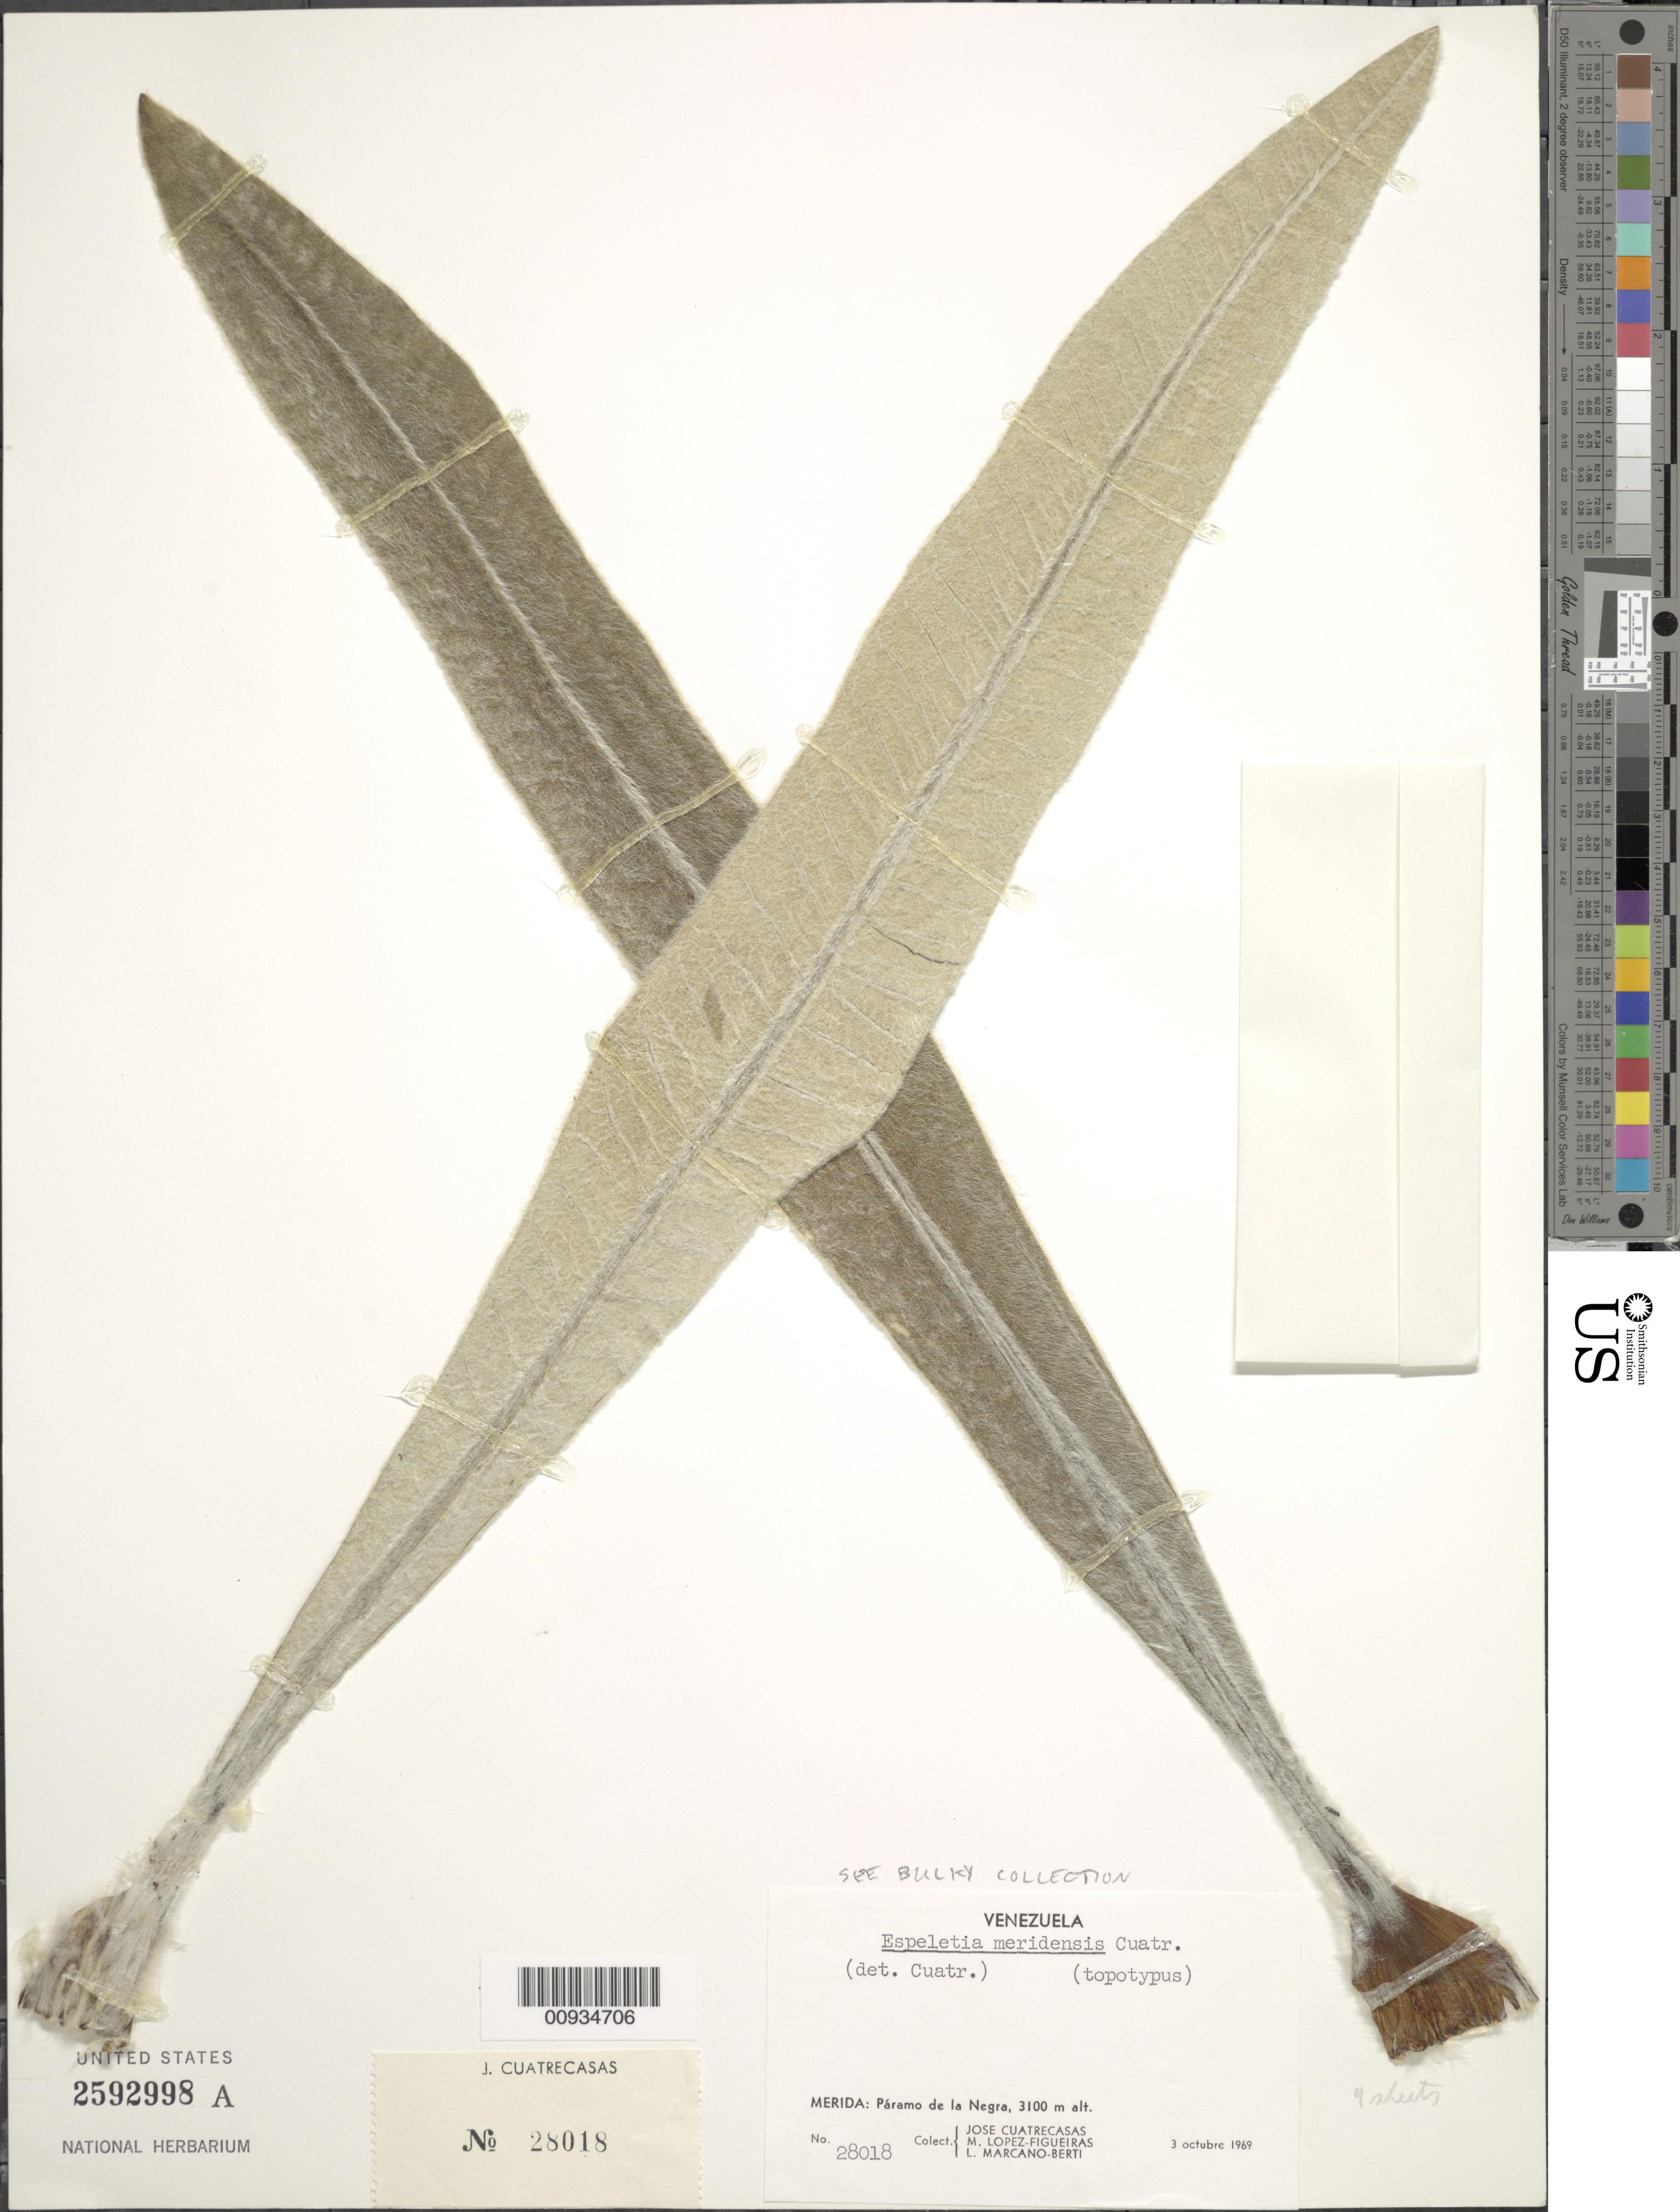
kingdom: Plantae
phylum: Tracheophyta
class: Magnoliopsida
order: Asterales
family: Asteraceae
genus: Espeletiopsis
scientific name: Espeletiopsis meridensis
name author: (Cuatrec.) Cuatrec.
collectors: J. Cuatrecasas, M. López Figueiras & L. Marcano-Berti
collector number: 28018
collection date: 1969-10-03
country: Venezuela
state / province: Mérida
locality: Merida: Paramop de la Negra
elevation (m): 3100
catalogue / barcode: US 2592998A